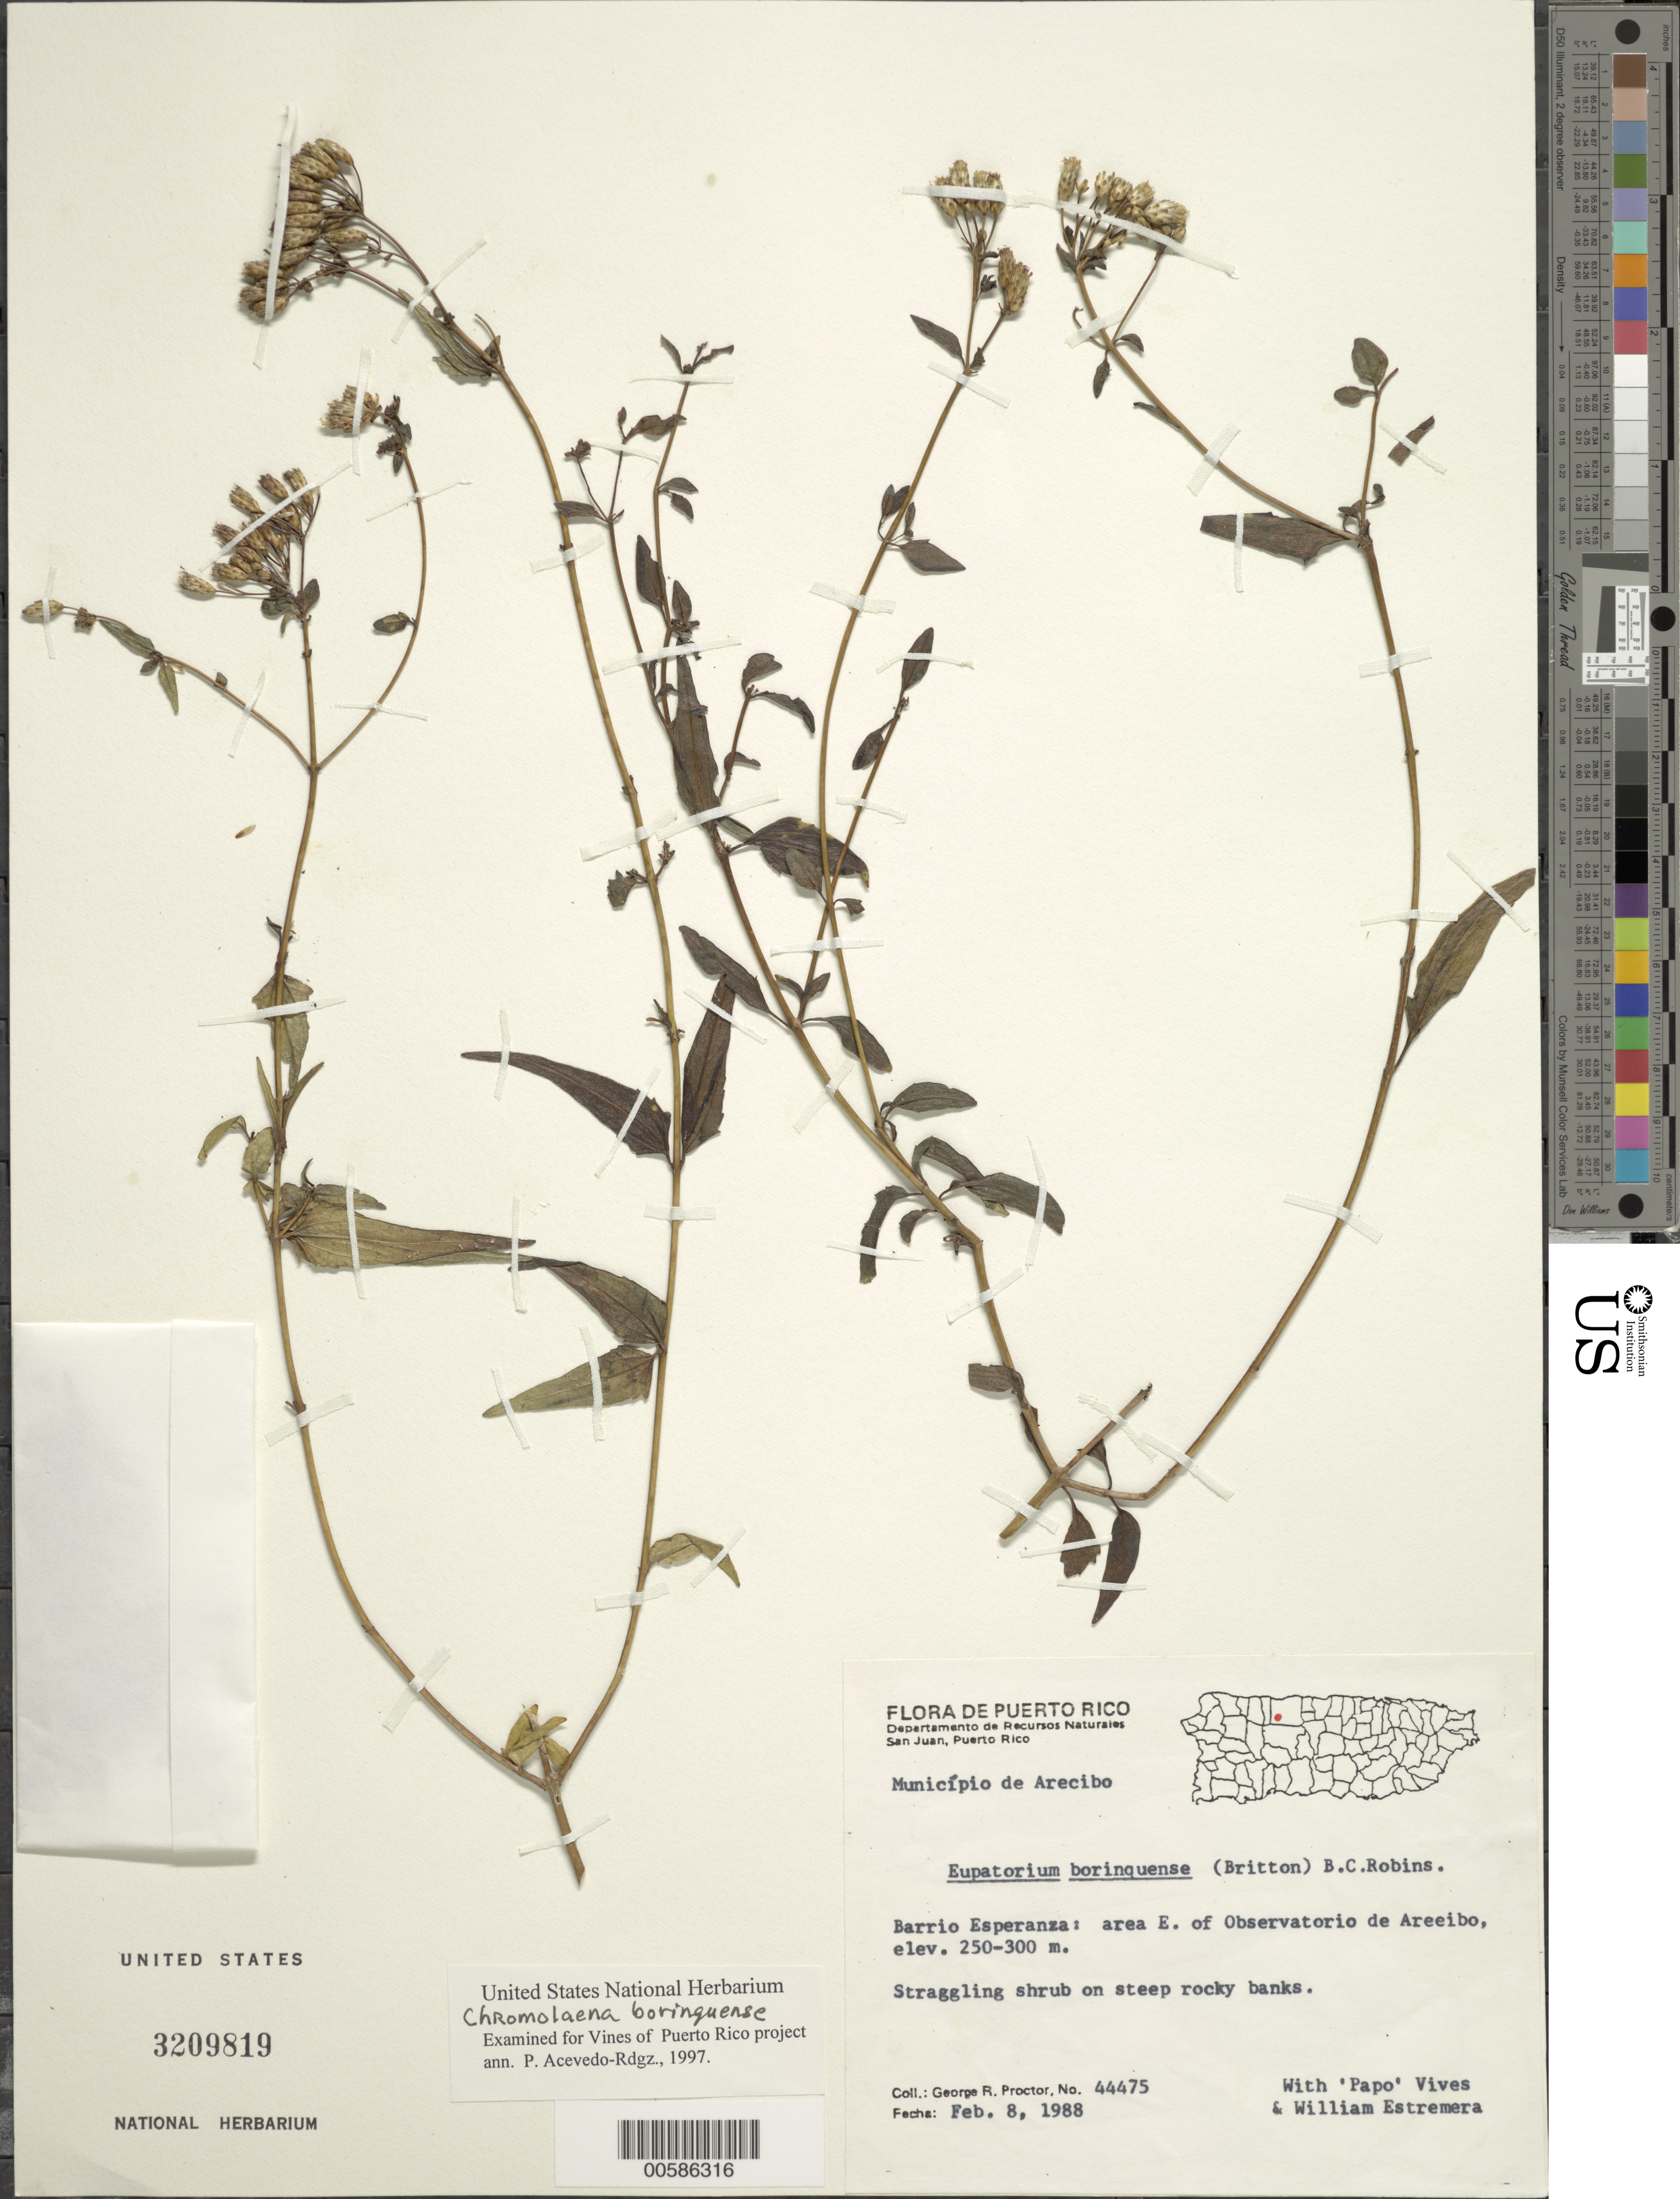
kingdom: Plantae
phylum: Tracheophyta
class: Magnoliopsida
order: Asterales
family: Asteraceae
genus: Chromolaena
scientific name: Chromolaena borinquensis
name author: (Britton) R.M. King & H. Rob.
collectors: G. R. Proctor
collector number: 44475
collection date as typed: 08 Feb 1988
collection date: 1988-02-08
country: Puerto RIco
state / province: Arecibo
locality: Barrio Esperanza: area E of Observatorio de Arecibo.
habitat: Straggling shrub on steep rocky banks.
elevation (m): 250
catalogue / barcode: US 3209819